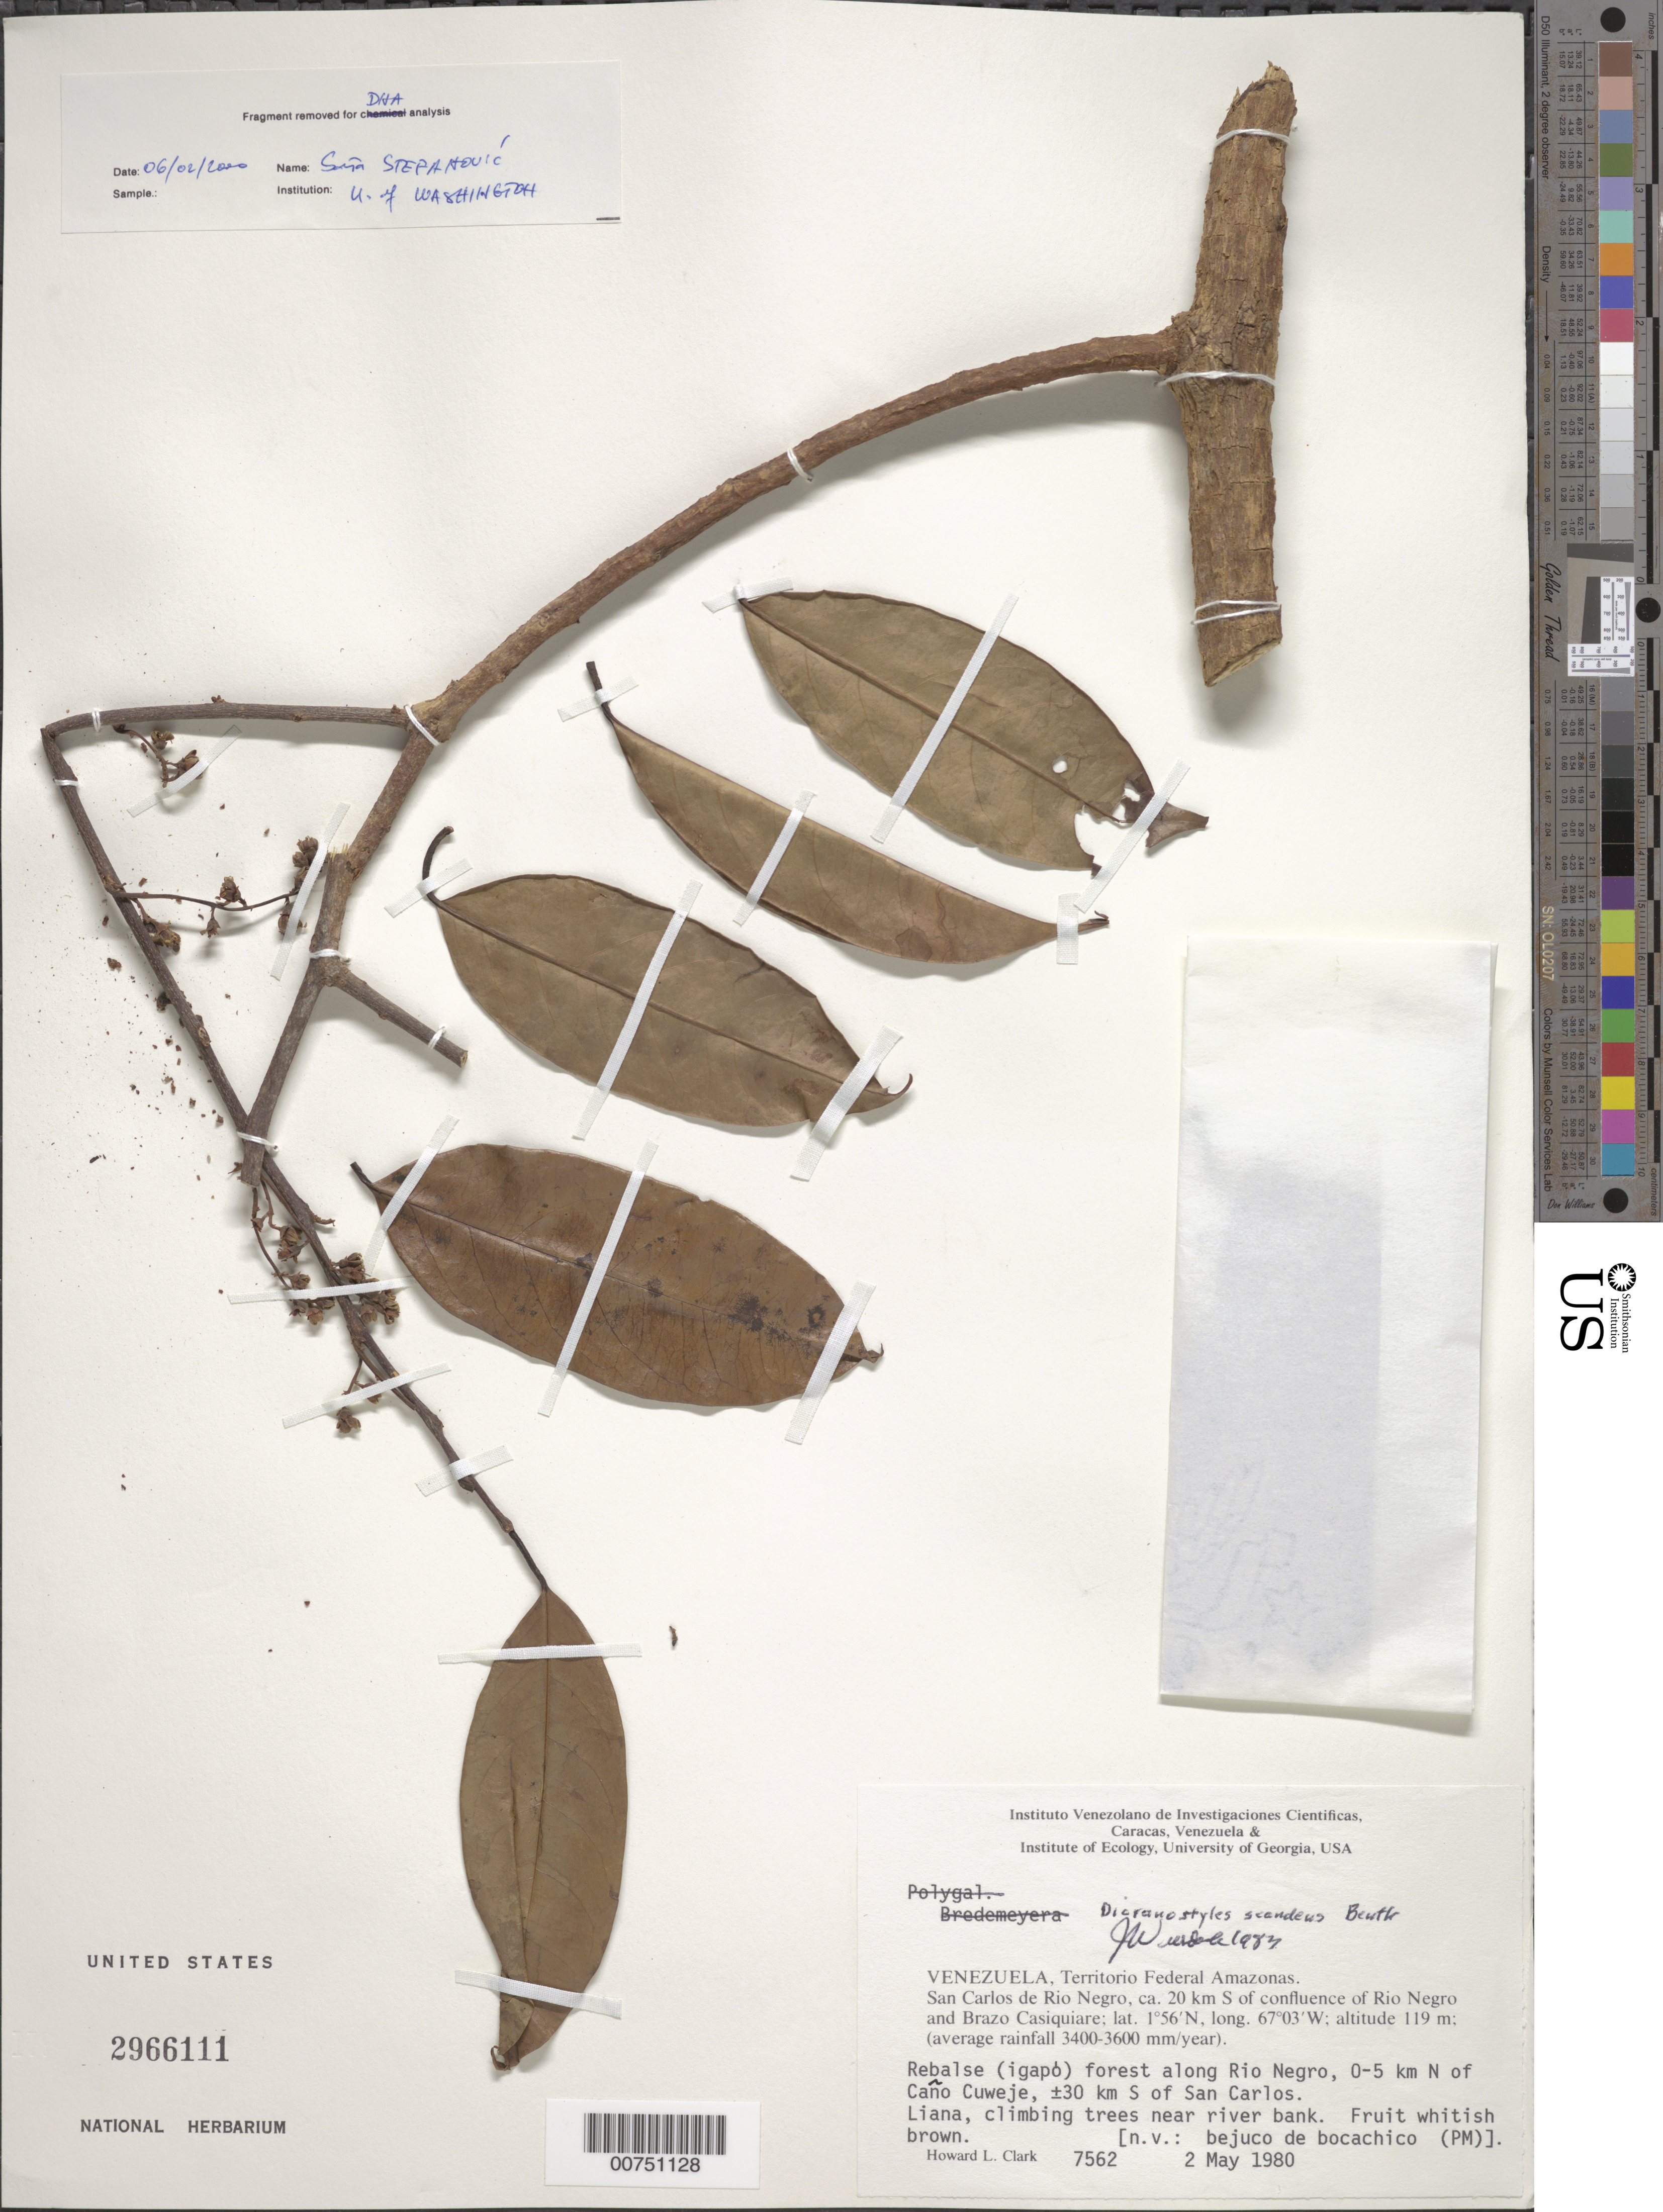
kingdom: Plantae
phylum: Tracheophyta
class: Magnoliopsida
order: Solanales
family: Convolvulaceae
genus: Dicranostyles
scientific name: Dicranostyles scandens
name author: Benth.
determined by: Wurdack, John J., (US), US (UNITED STATES)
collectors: H. L. Clark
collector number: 7562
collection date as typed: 2-May-80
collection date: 1980-05-02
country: Venezuela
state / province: Amazonas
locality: San Carlos de Río Negro, ca. 20 km S of confluence of Río Negro and Brazo Casiquiare, 0-5km N of Caño Cuweje, 30 km S of San Carlos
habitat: Seasonally flooded forests along caño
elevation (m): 119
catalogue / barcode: US 2966111